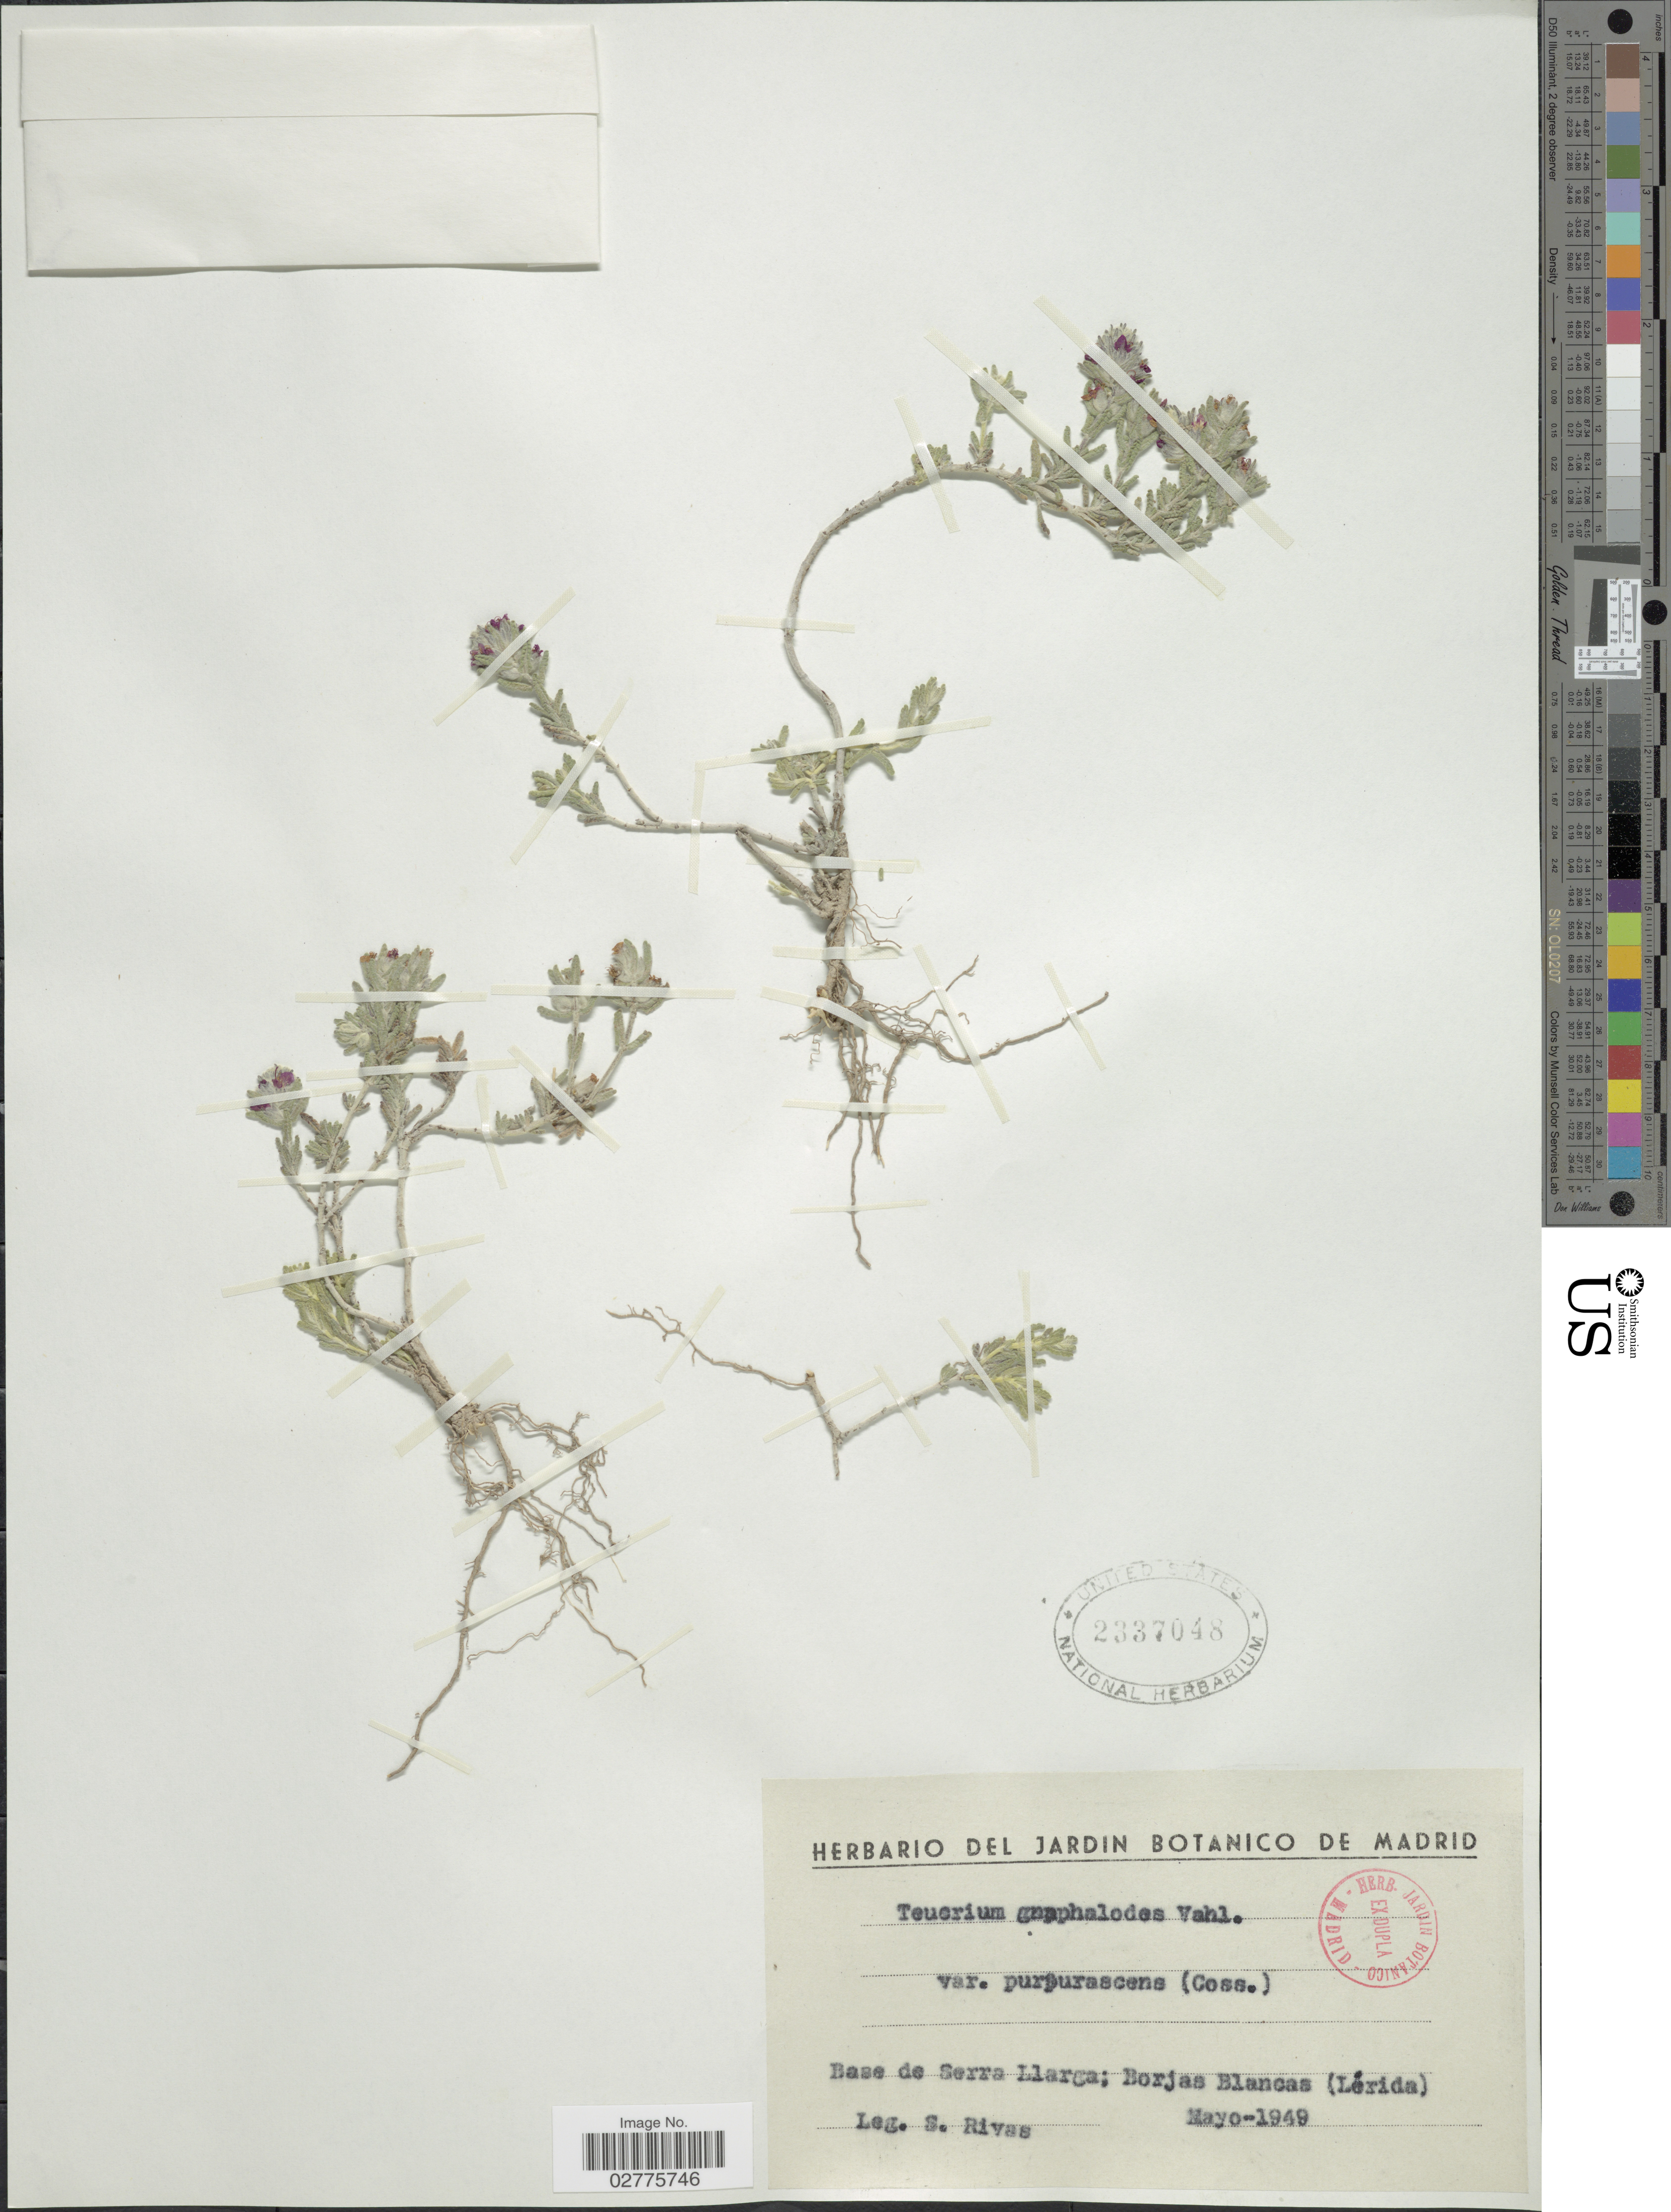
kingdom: Plantae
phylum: Tracheophyta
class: Magnoliopsida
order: Lamiales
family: Lamiaceae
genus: Teucrium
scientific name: Teucrium gnaphalodes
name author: L'Hér.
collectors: S. Rivas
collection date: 1949-05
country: Spain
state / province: Madrid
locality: Base de Serra Llarga: Borjas Blancas (Lérida).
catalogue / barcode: US 2337048